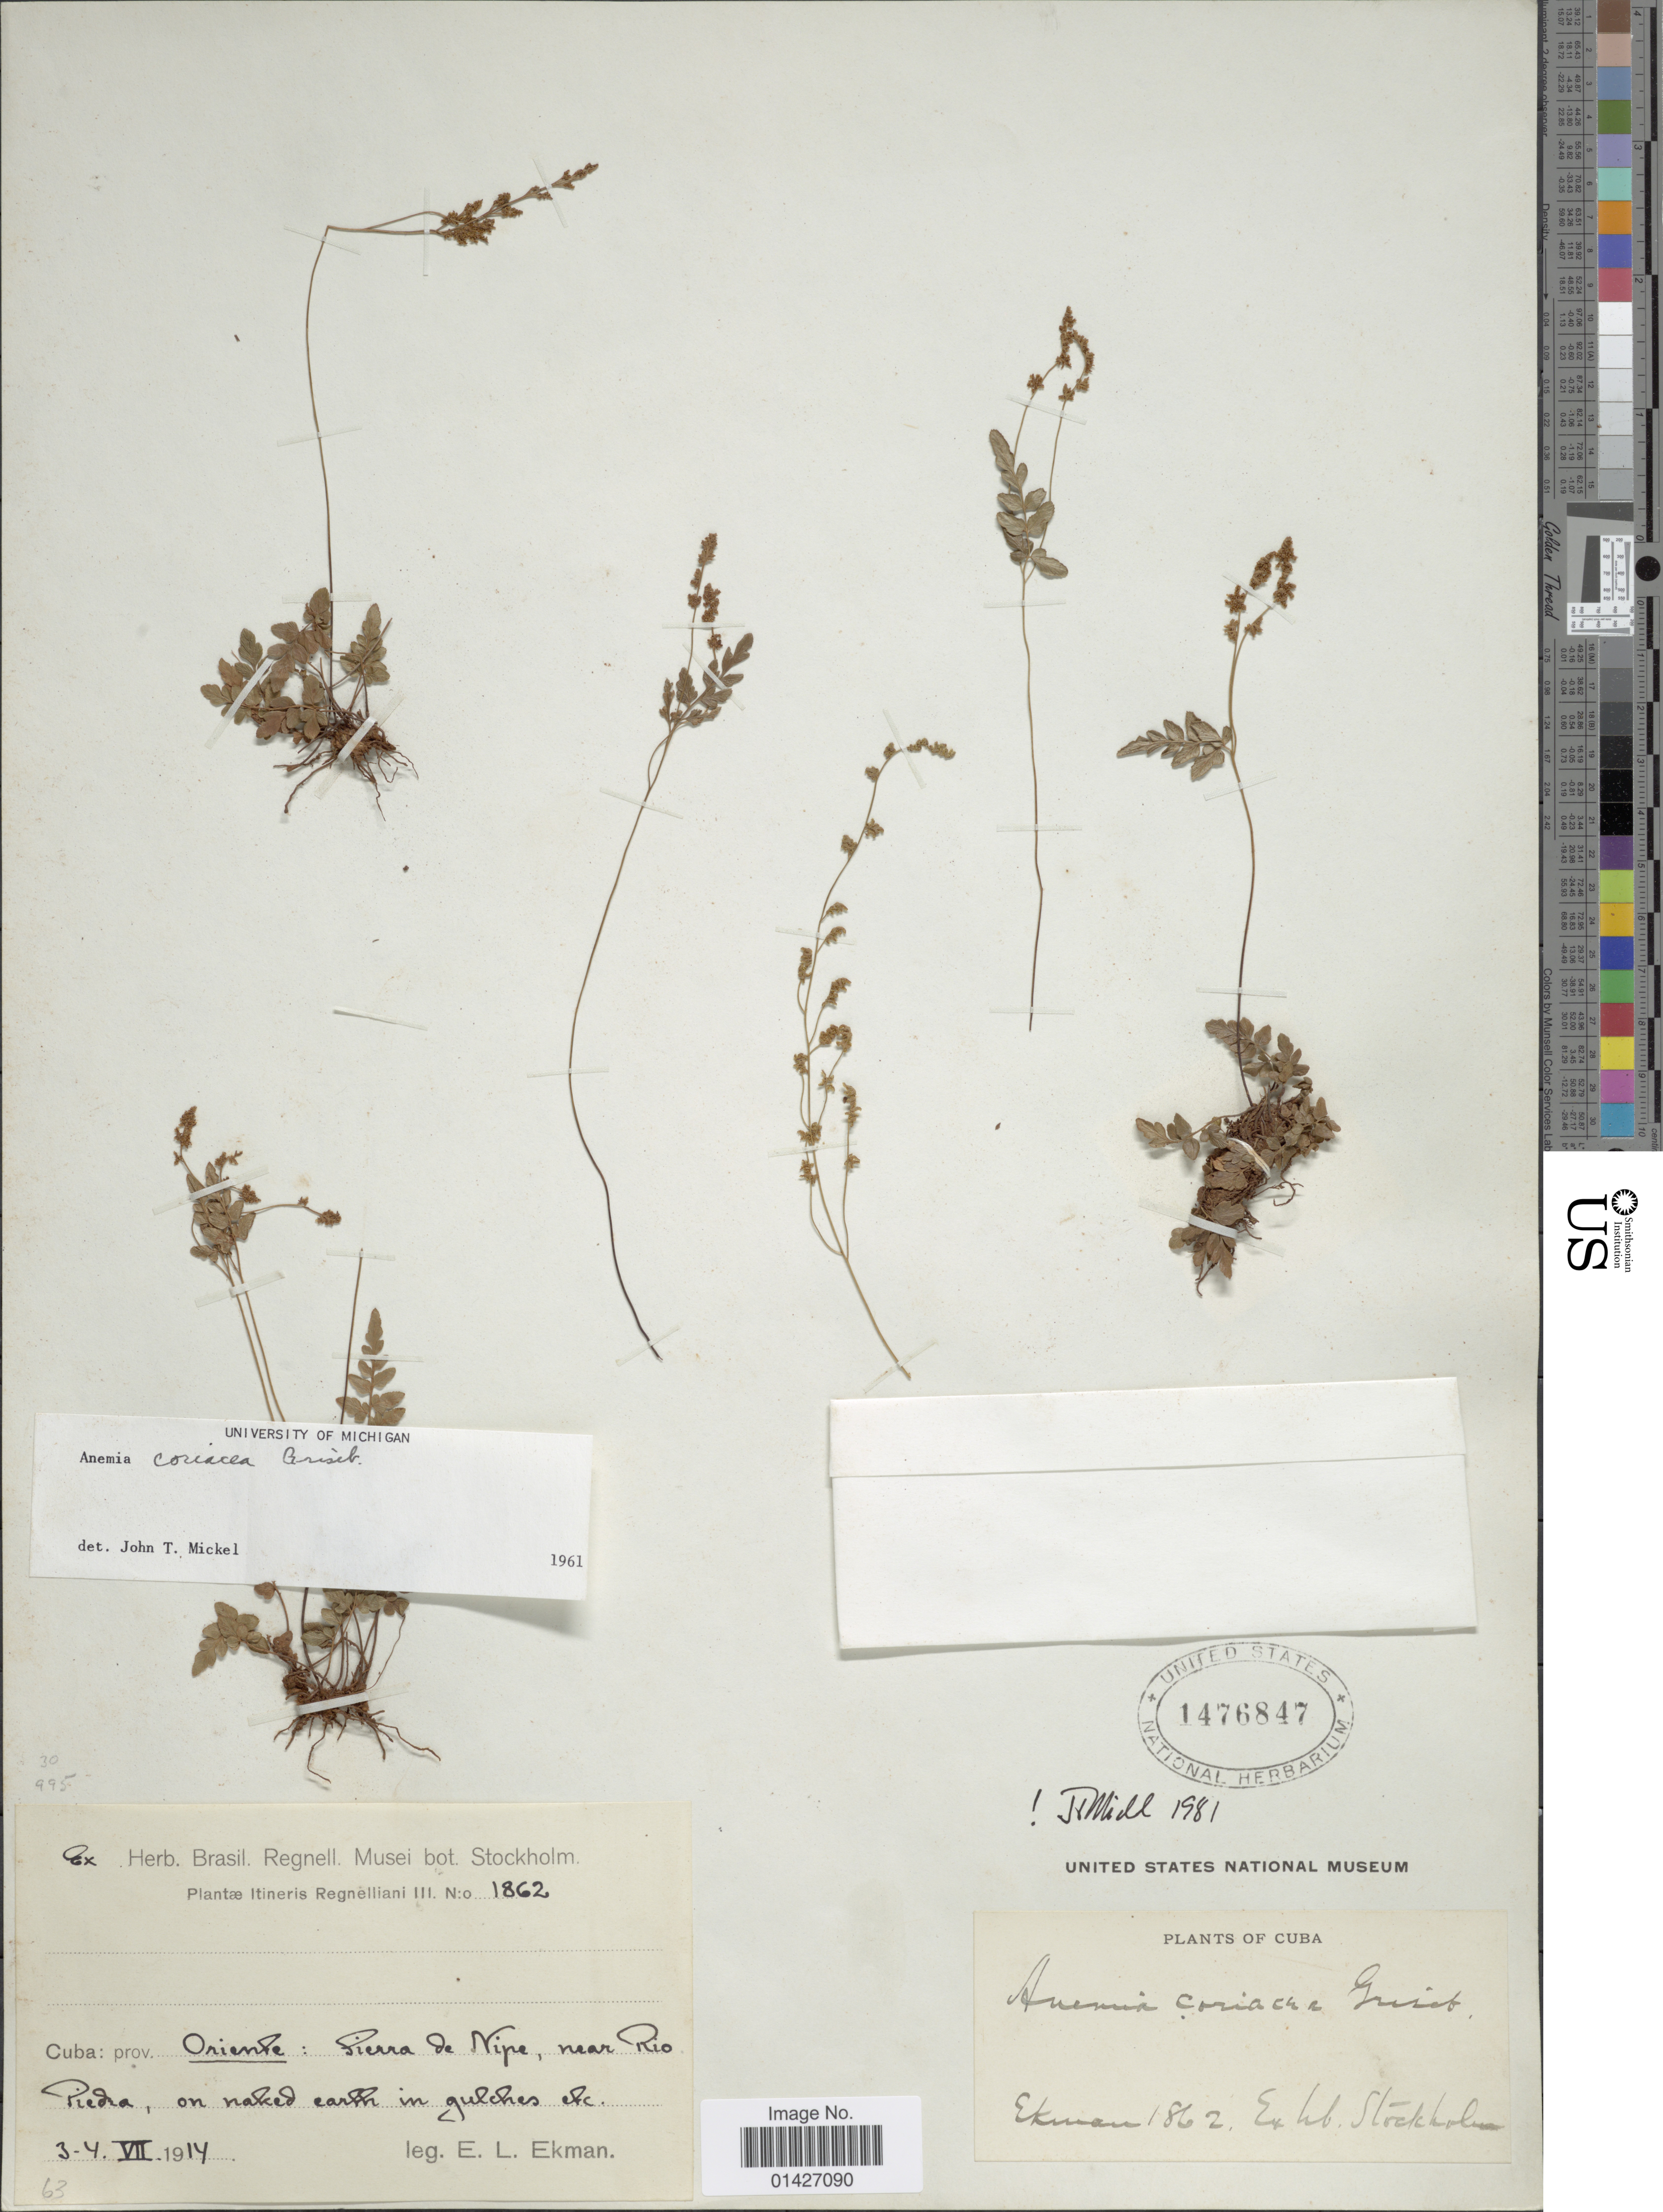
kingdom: Plantae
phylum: Tracheophyta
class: Polypodiopsida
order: Schizaeales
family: Anemiaceae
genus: Anemia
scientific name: Anemia coriacea f. coriacea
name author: Griseb.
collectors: E. L. Ekman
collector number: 1862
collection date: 1914-07-03/1914-07-04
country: Cuba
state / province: Oriente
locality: Sierra de Nipe, near Rio Piedra, on naked earth in gulches etc.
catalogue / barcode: US 1476847